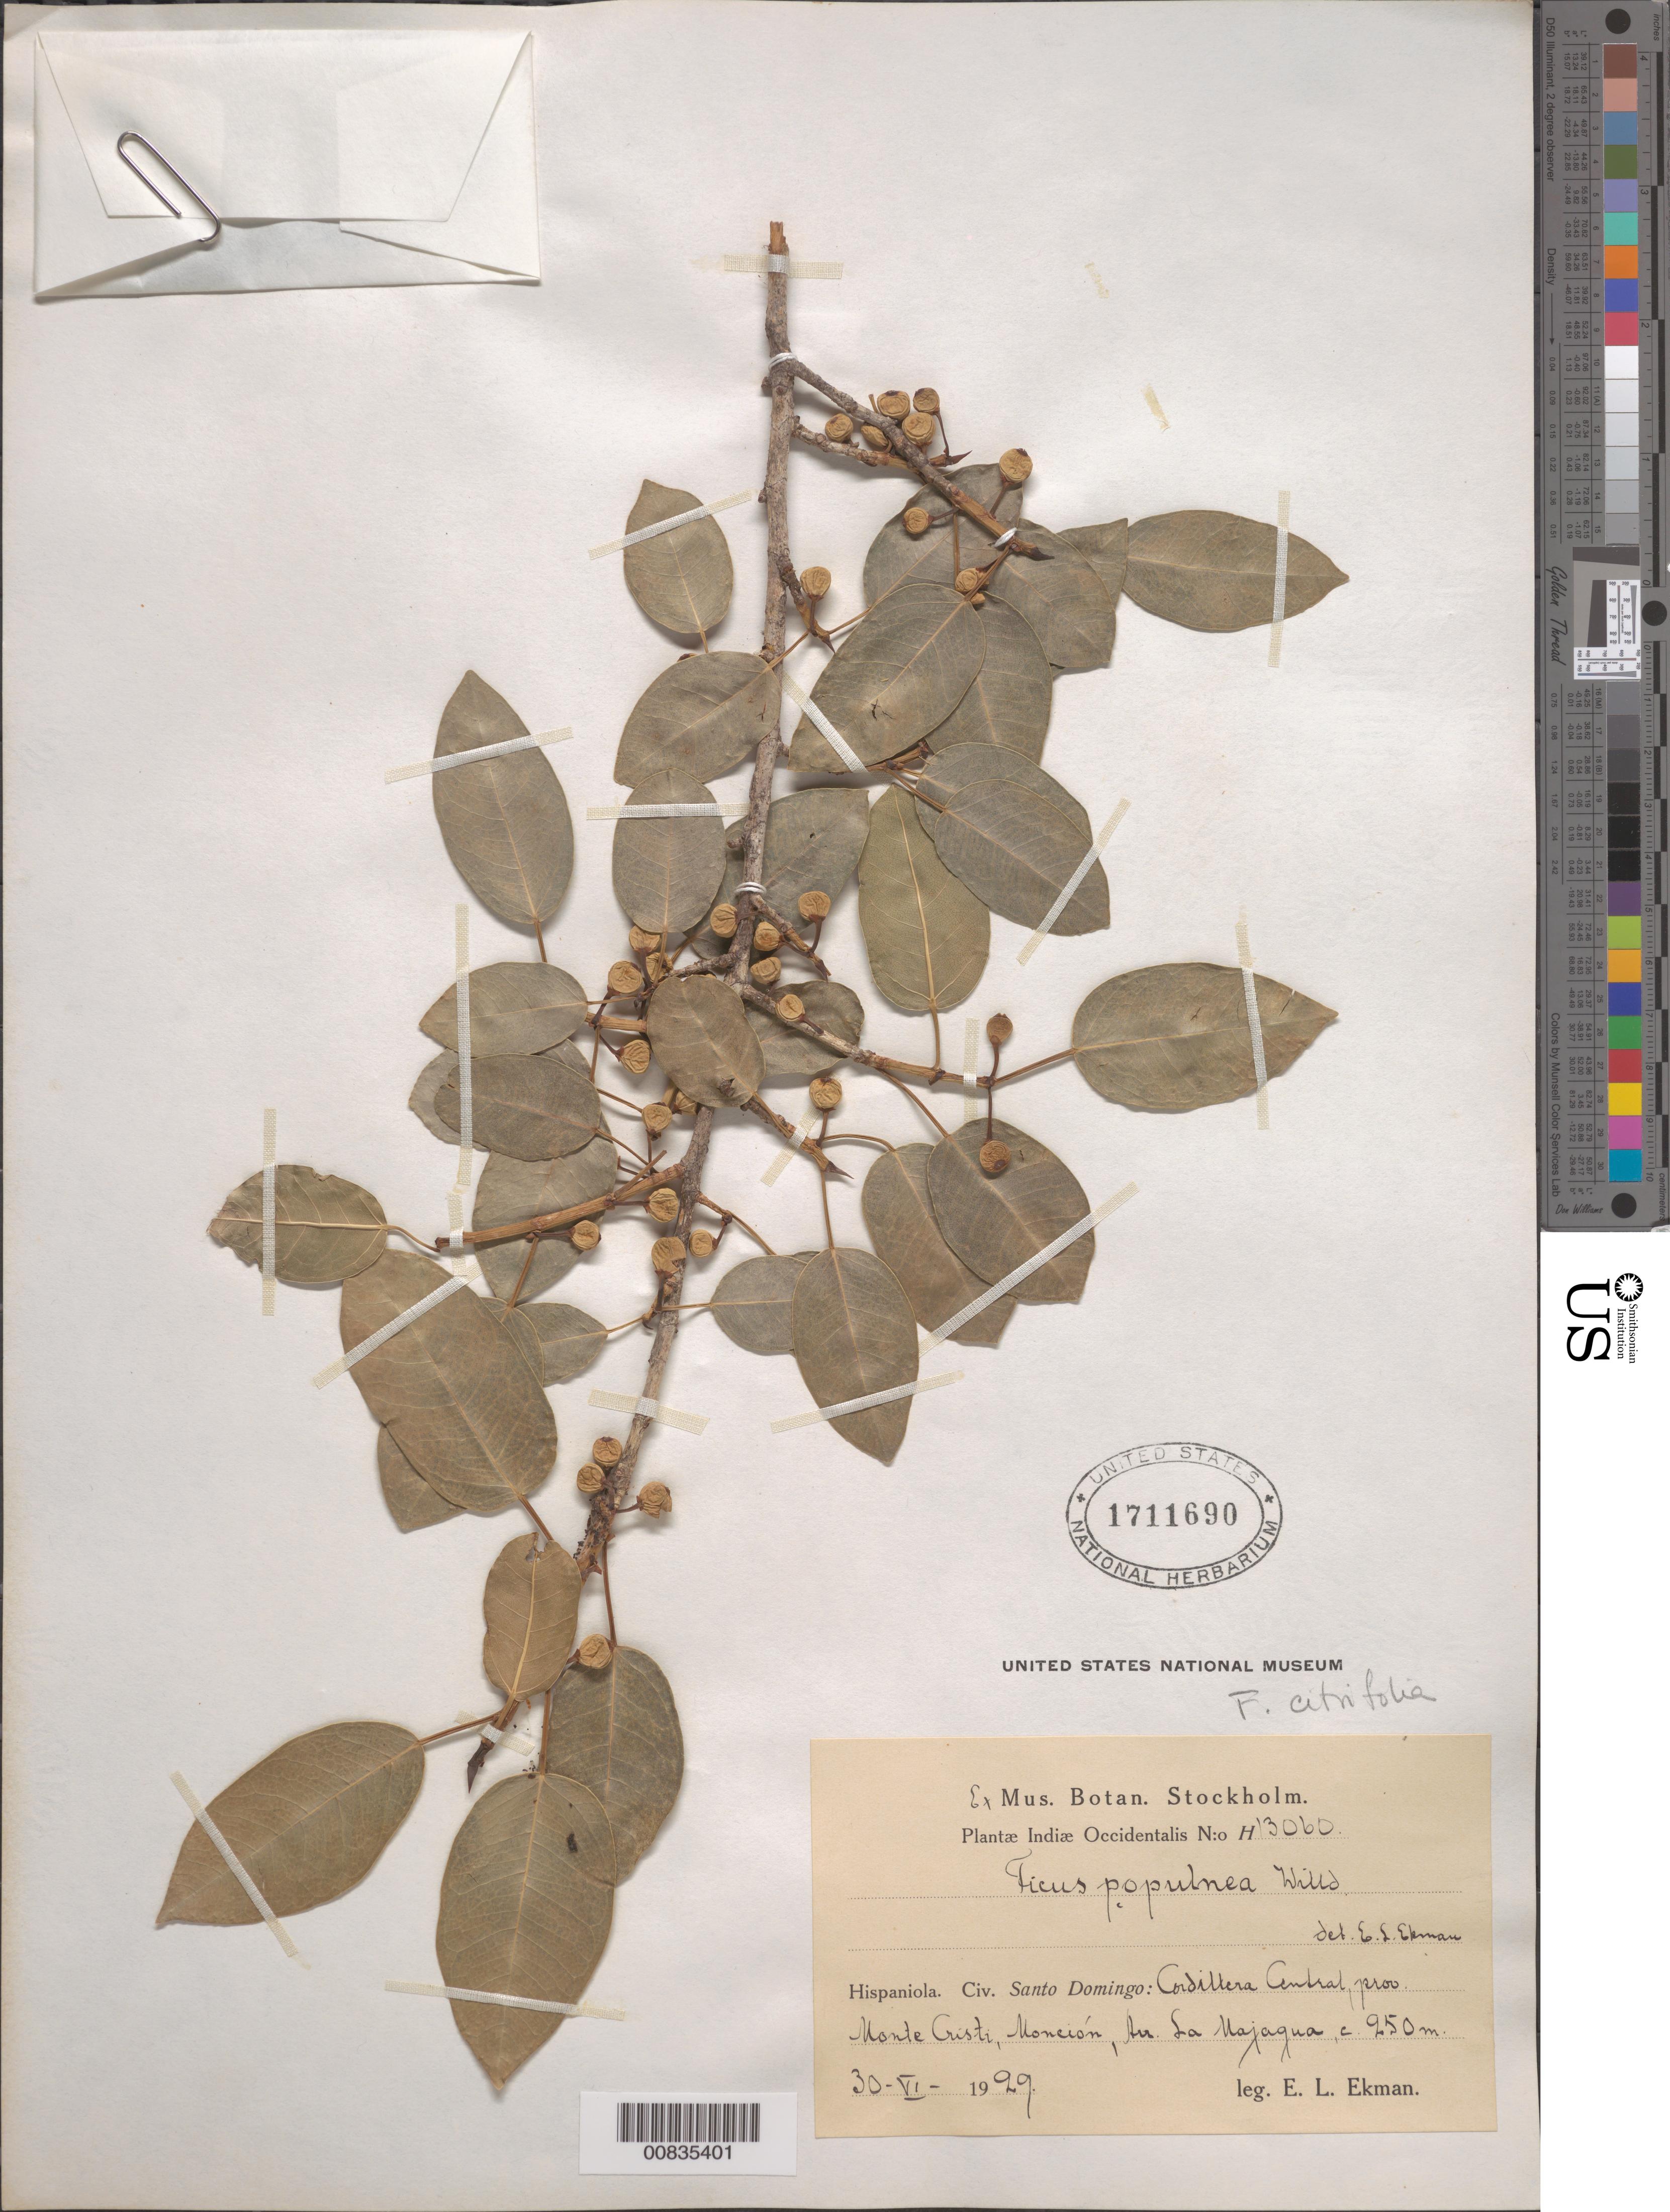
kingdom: Plantae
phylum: Tracheophyta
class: Magnoliopsida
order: Rosales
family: Moraceae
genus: Ficus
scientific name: Ficus citrifolia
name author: Mill.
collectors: E. L. Ekman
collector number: H 13060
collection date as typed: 30 Jun 1929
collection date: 1929-06-30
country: Dominican Republic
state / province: Monte Cristi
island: Hispaniola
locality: Cordillera Central, Monción, Arr. La Majagua.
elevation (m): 250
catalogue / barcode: US 1711690